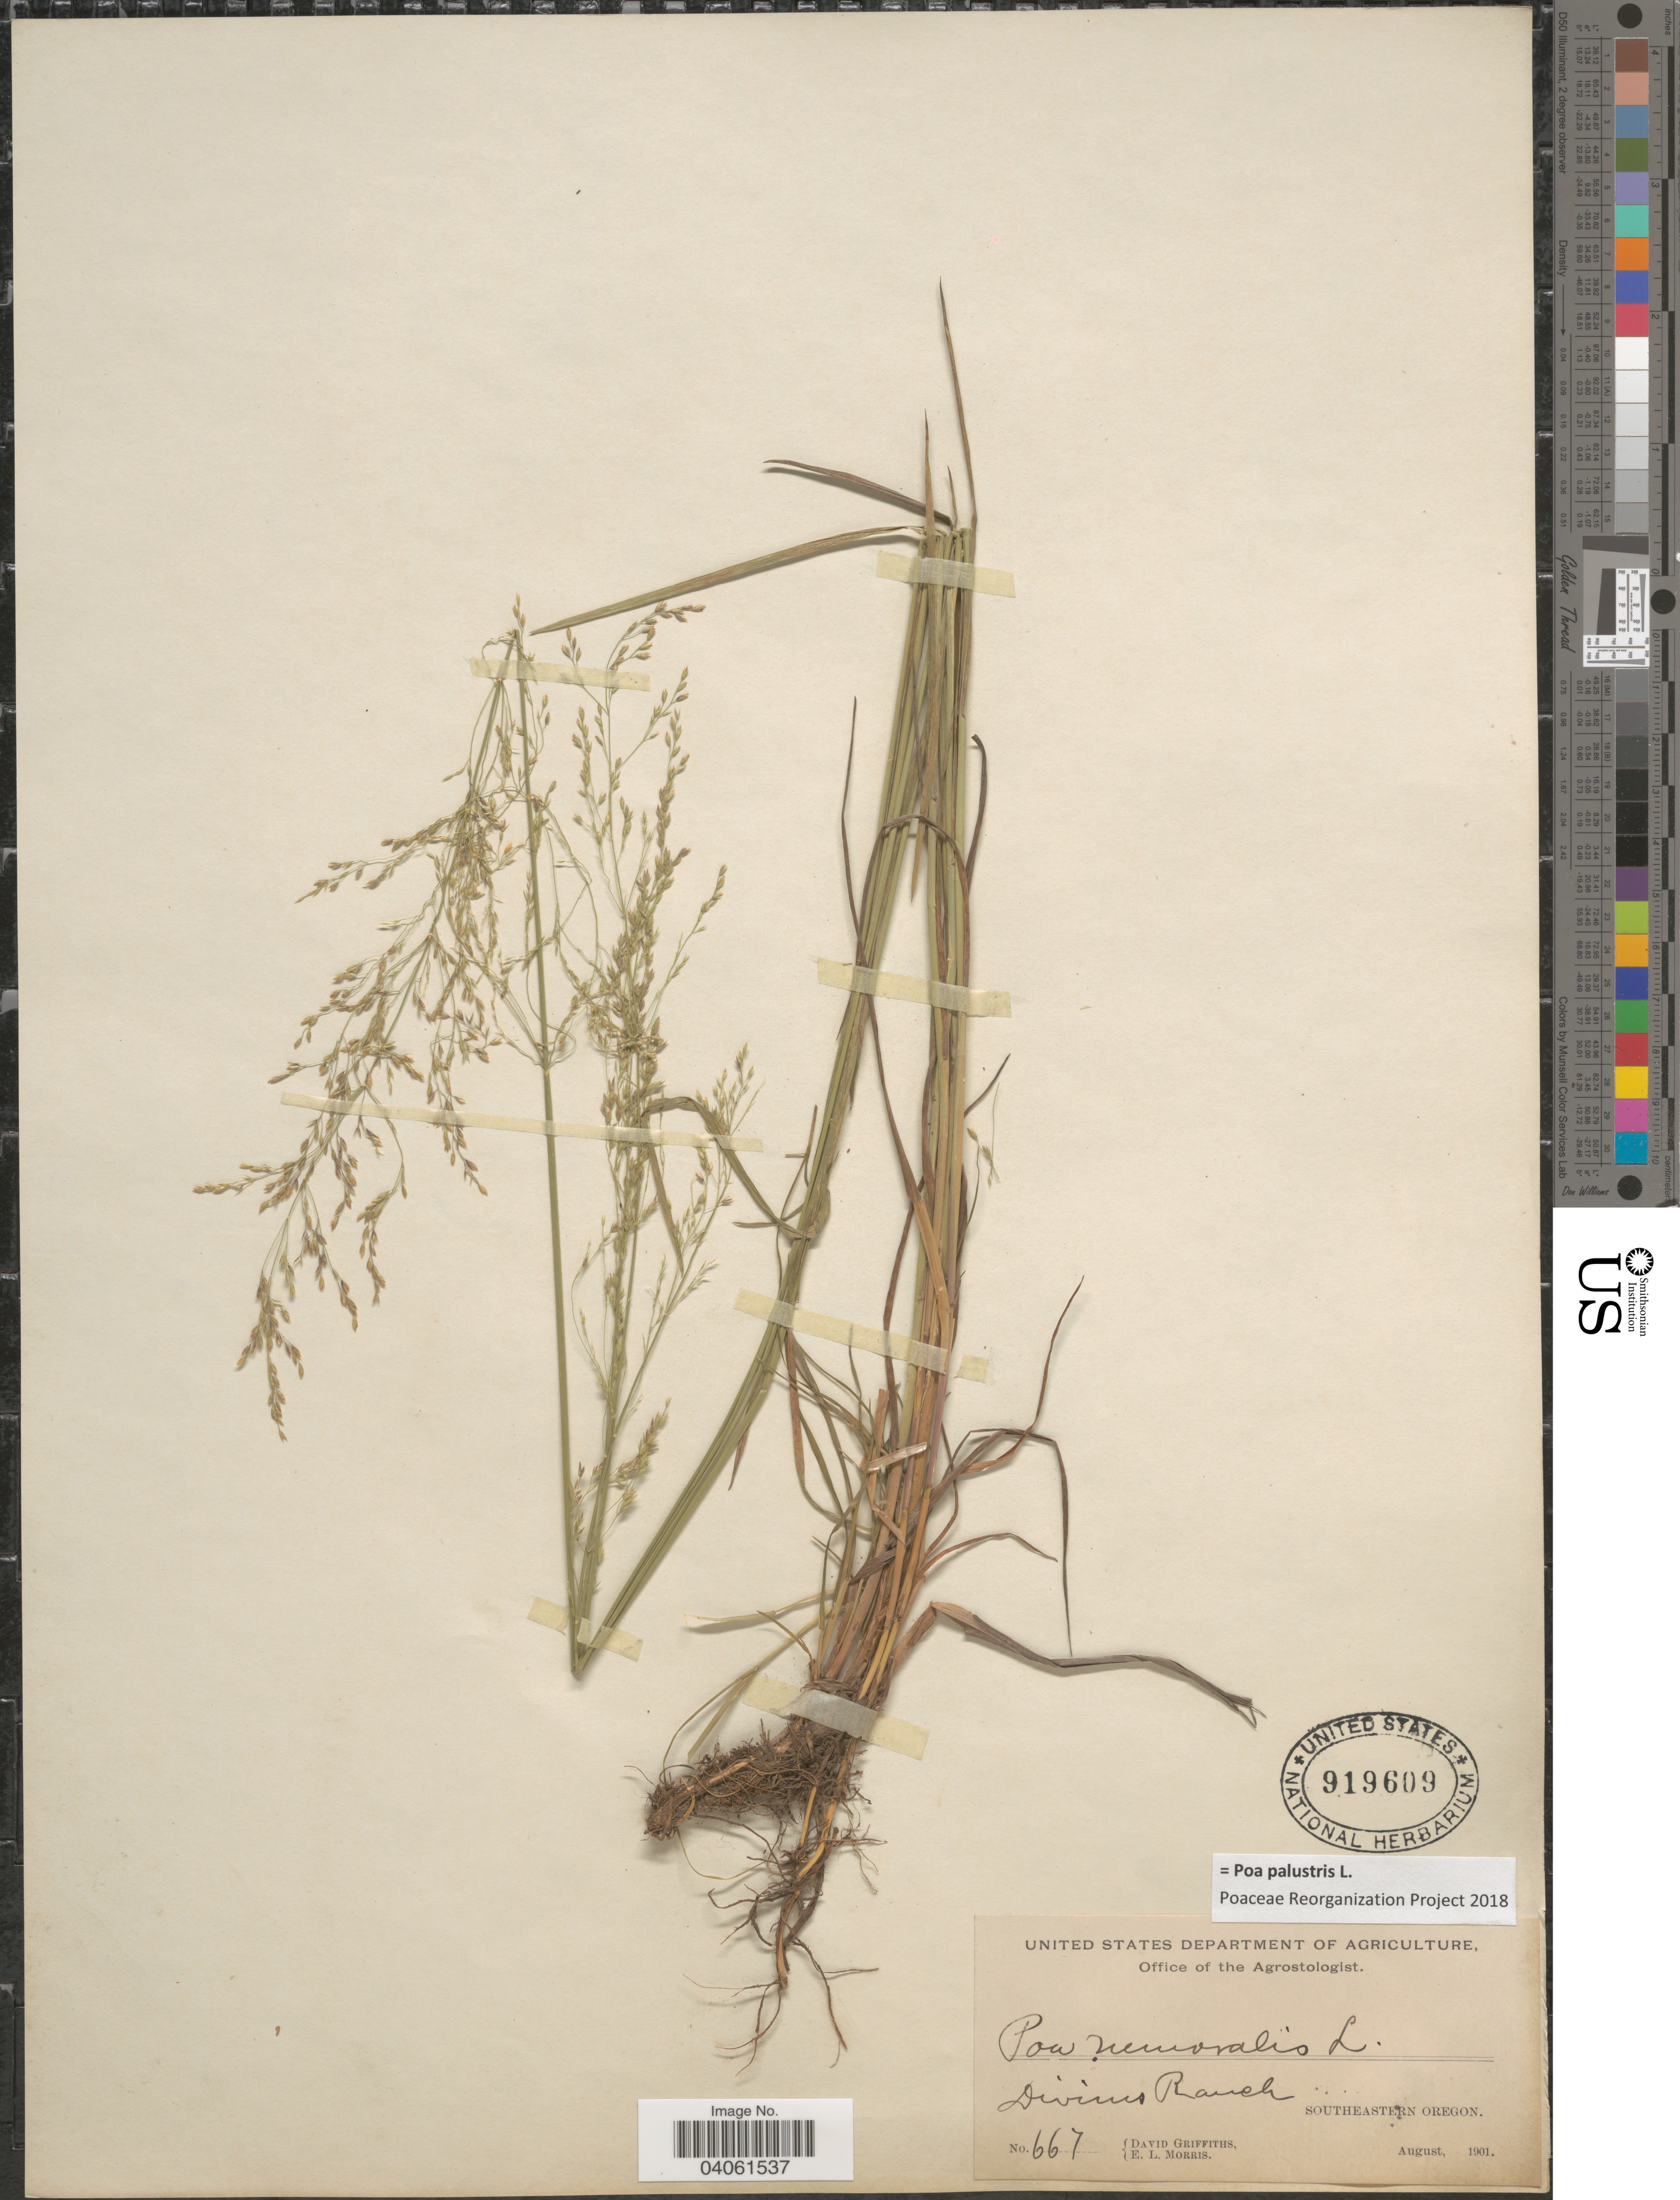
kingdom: Plantae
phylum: Tracheophyta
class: Liliopsida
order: Poales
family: Poaceae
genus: Poa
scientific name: Poa palustris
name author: L.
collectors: D. Griffiths & E. Morris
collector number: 667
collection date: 1901-08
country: United States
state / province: Oregon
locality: Divino Ranch, Southeastern Oregon.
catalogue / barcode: US 919609